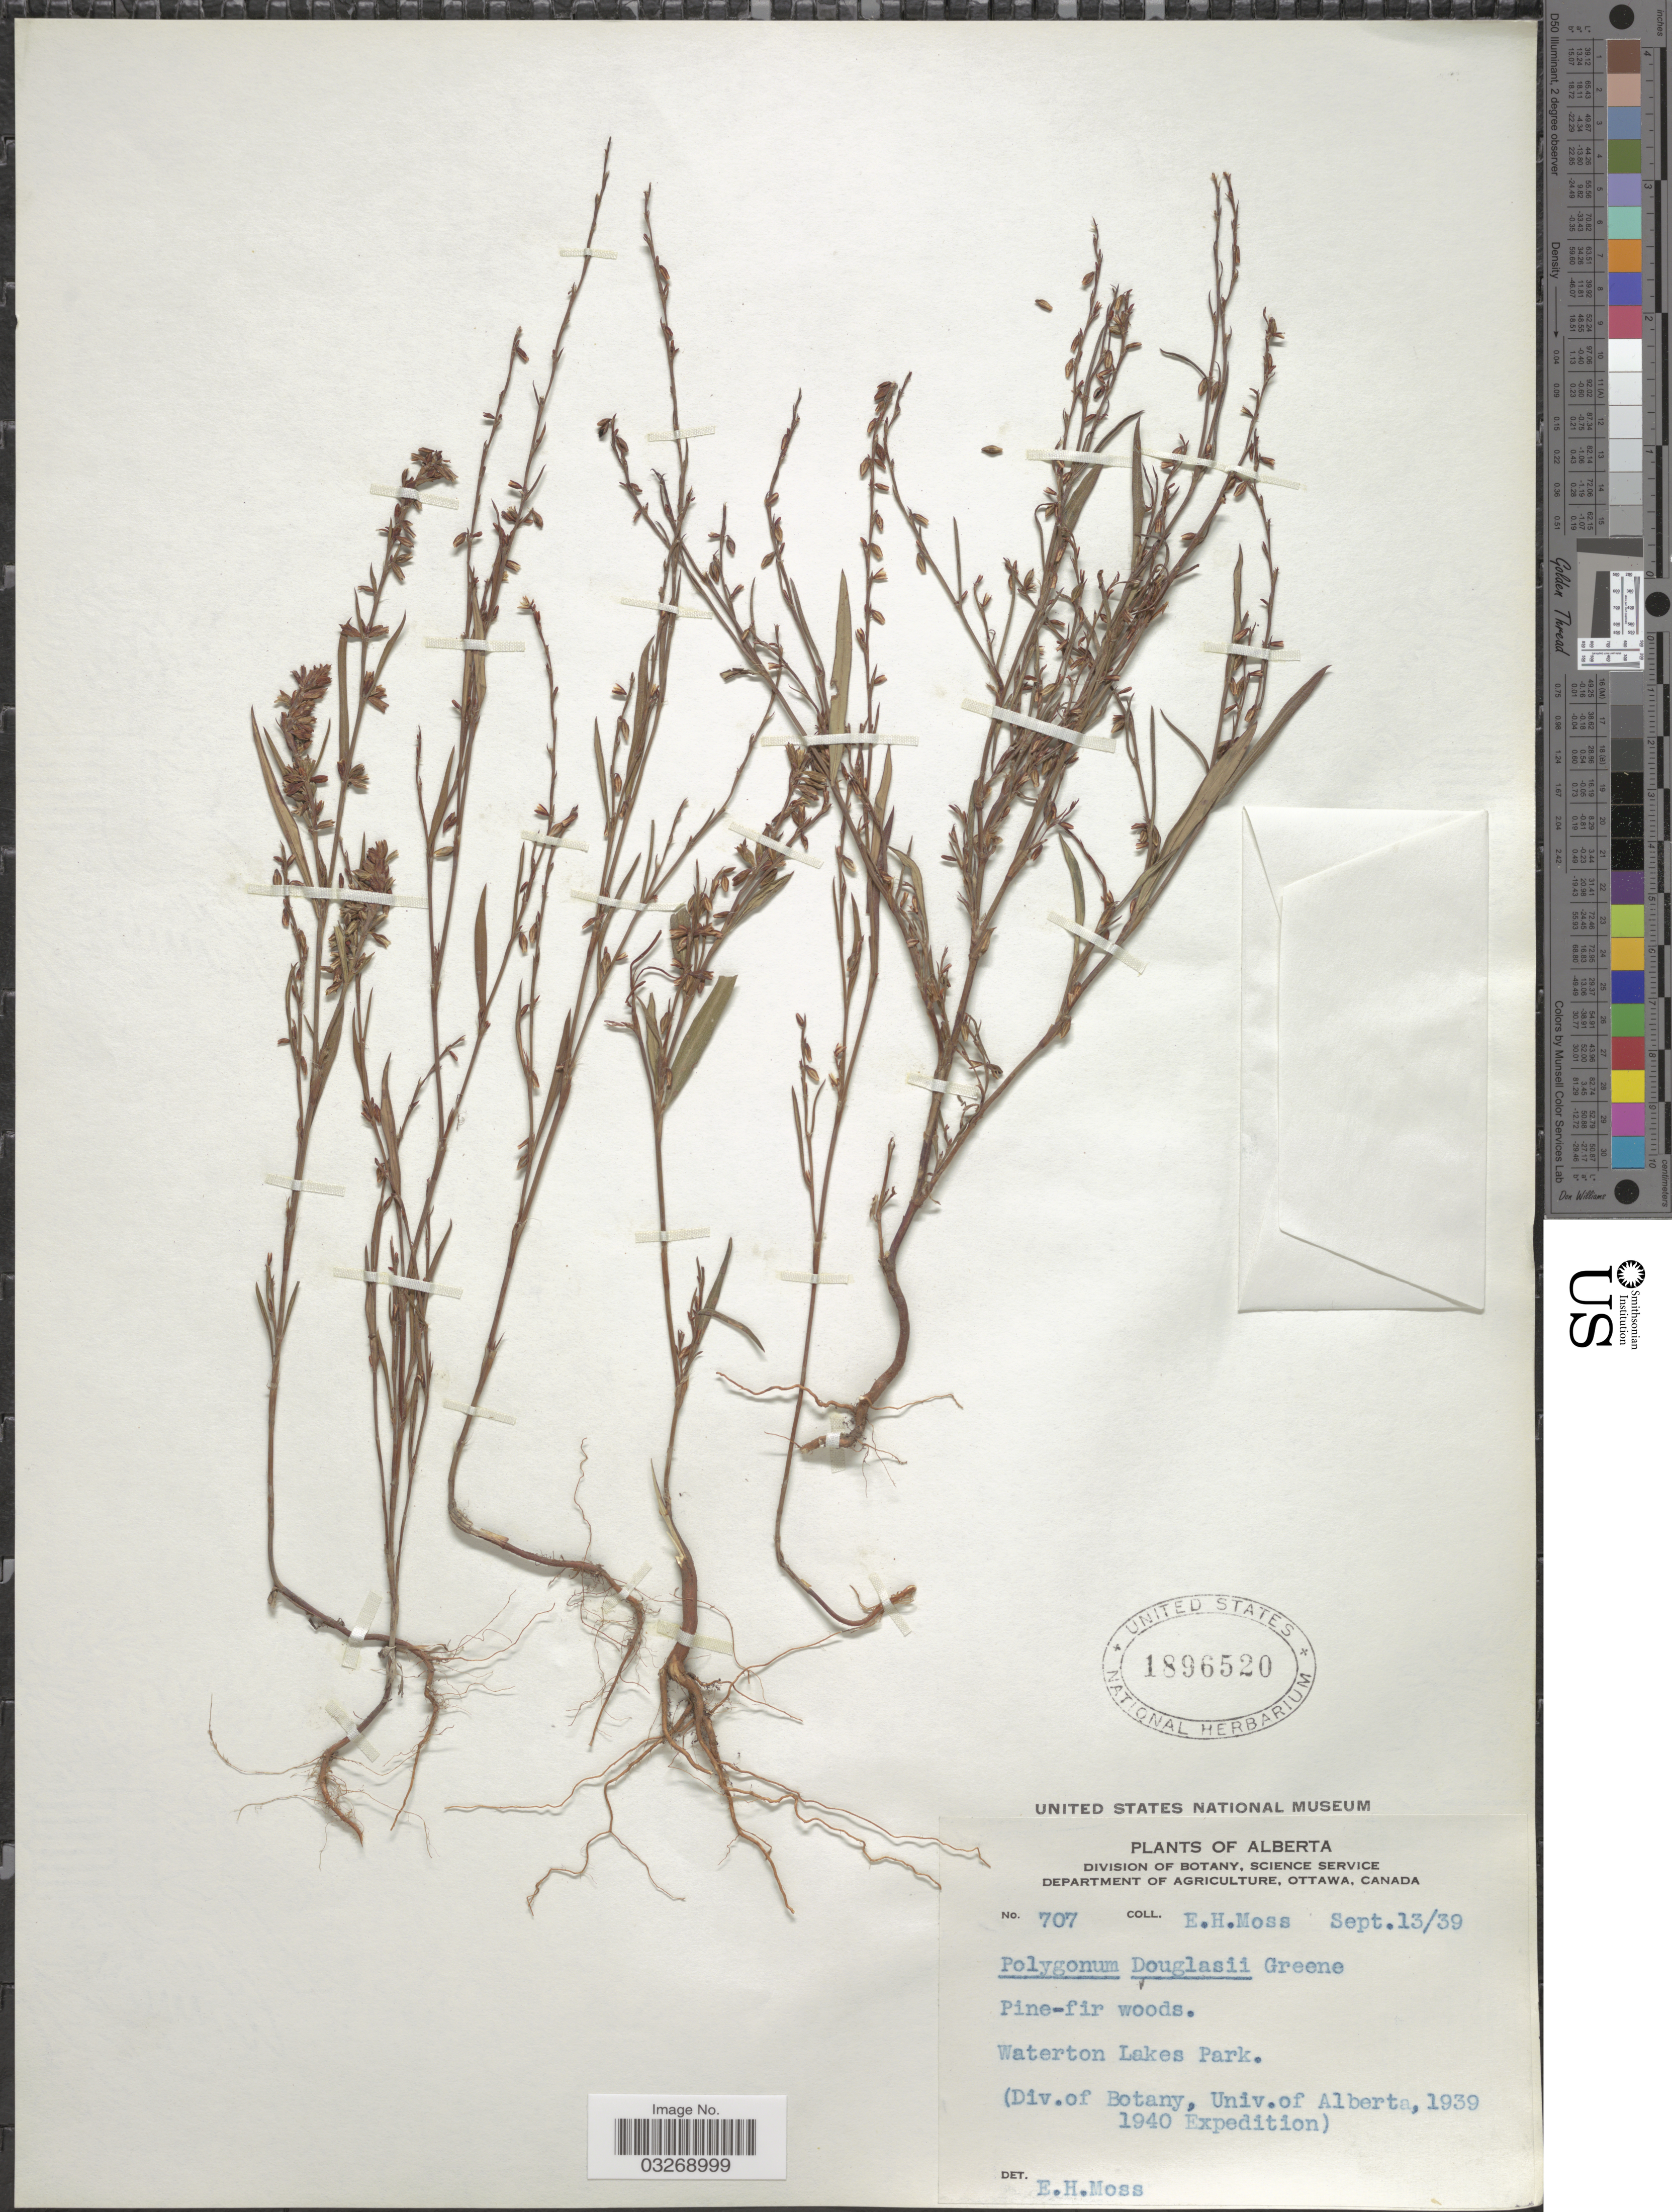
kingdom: Plantae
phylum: Tracheophyta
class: Magnoliopsida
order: Caryophyllales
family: Polygonaceae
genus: Polygonum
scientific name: Polygonum douglasii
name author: Greene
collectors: E. Moss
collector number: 707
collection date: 1939-09-13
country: Canada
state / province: Alberta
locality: Waterton Lakes Park.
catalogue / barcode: US 1896520